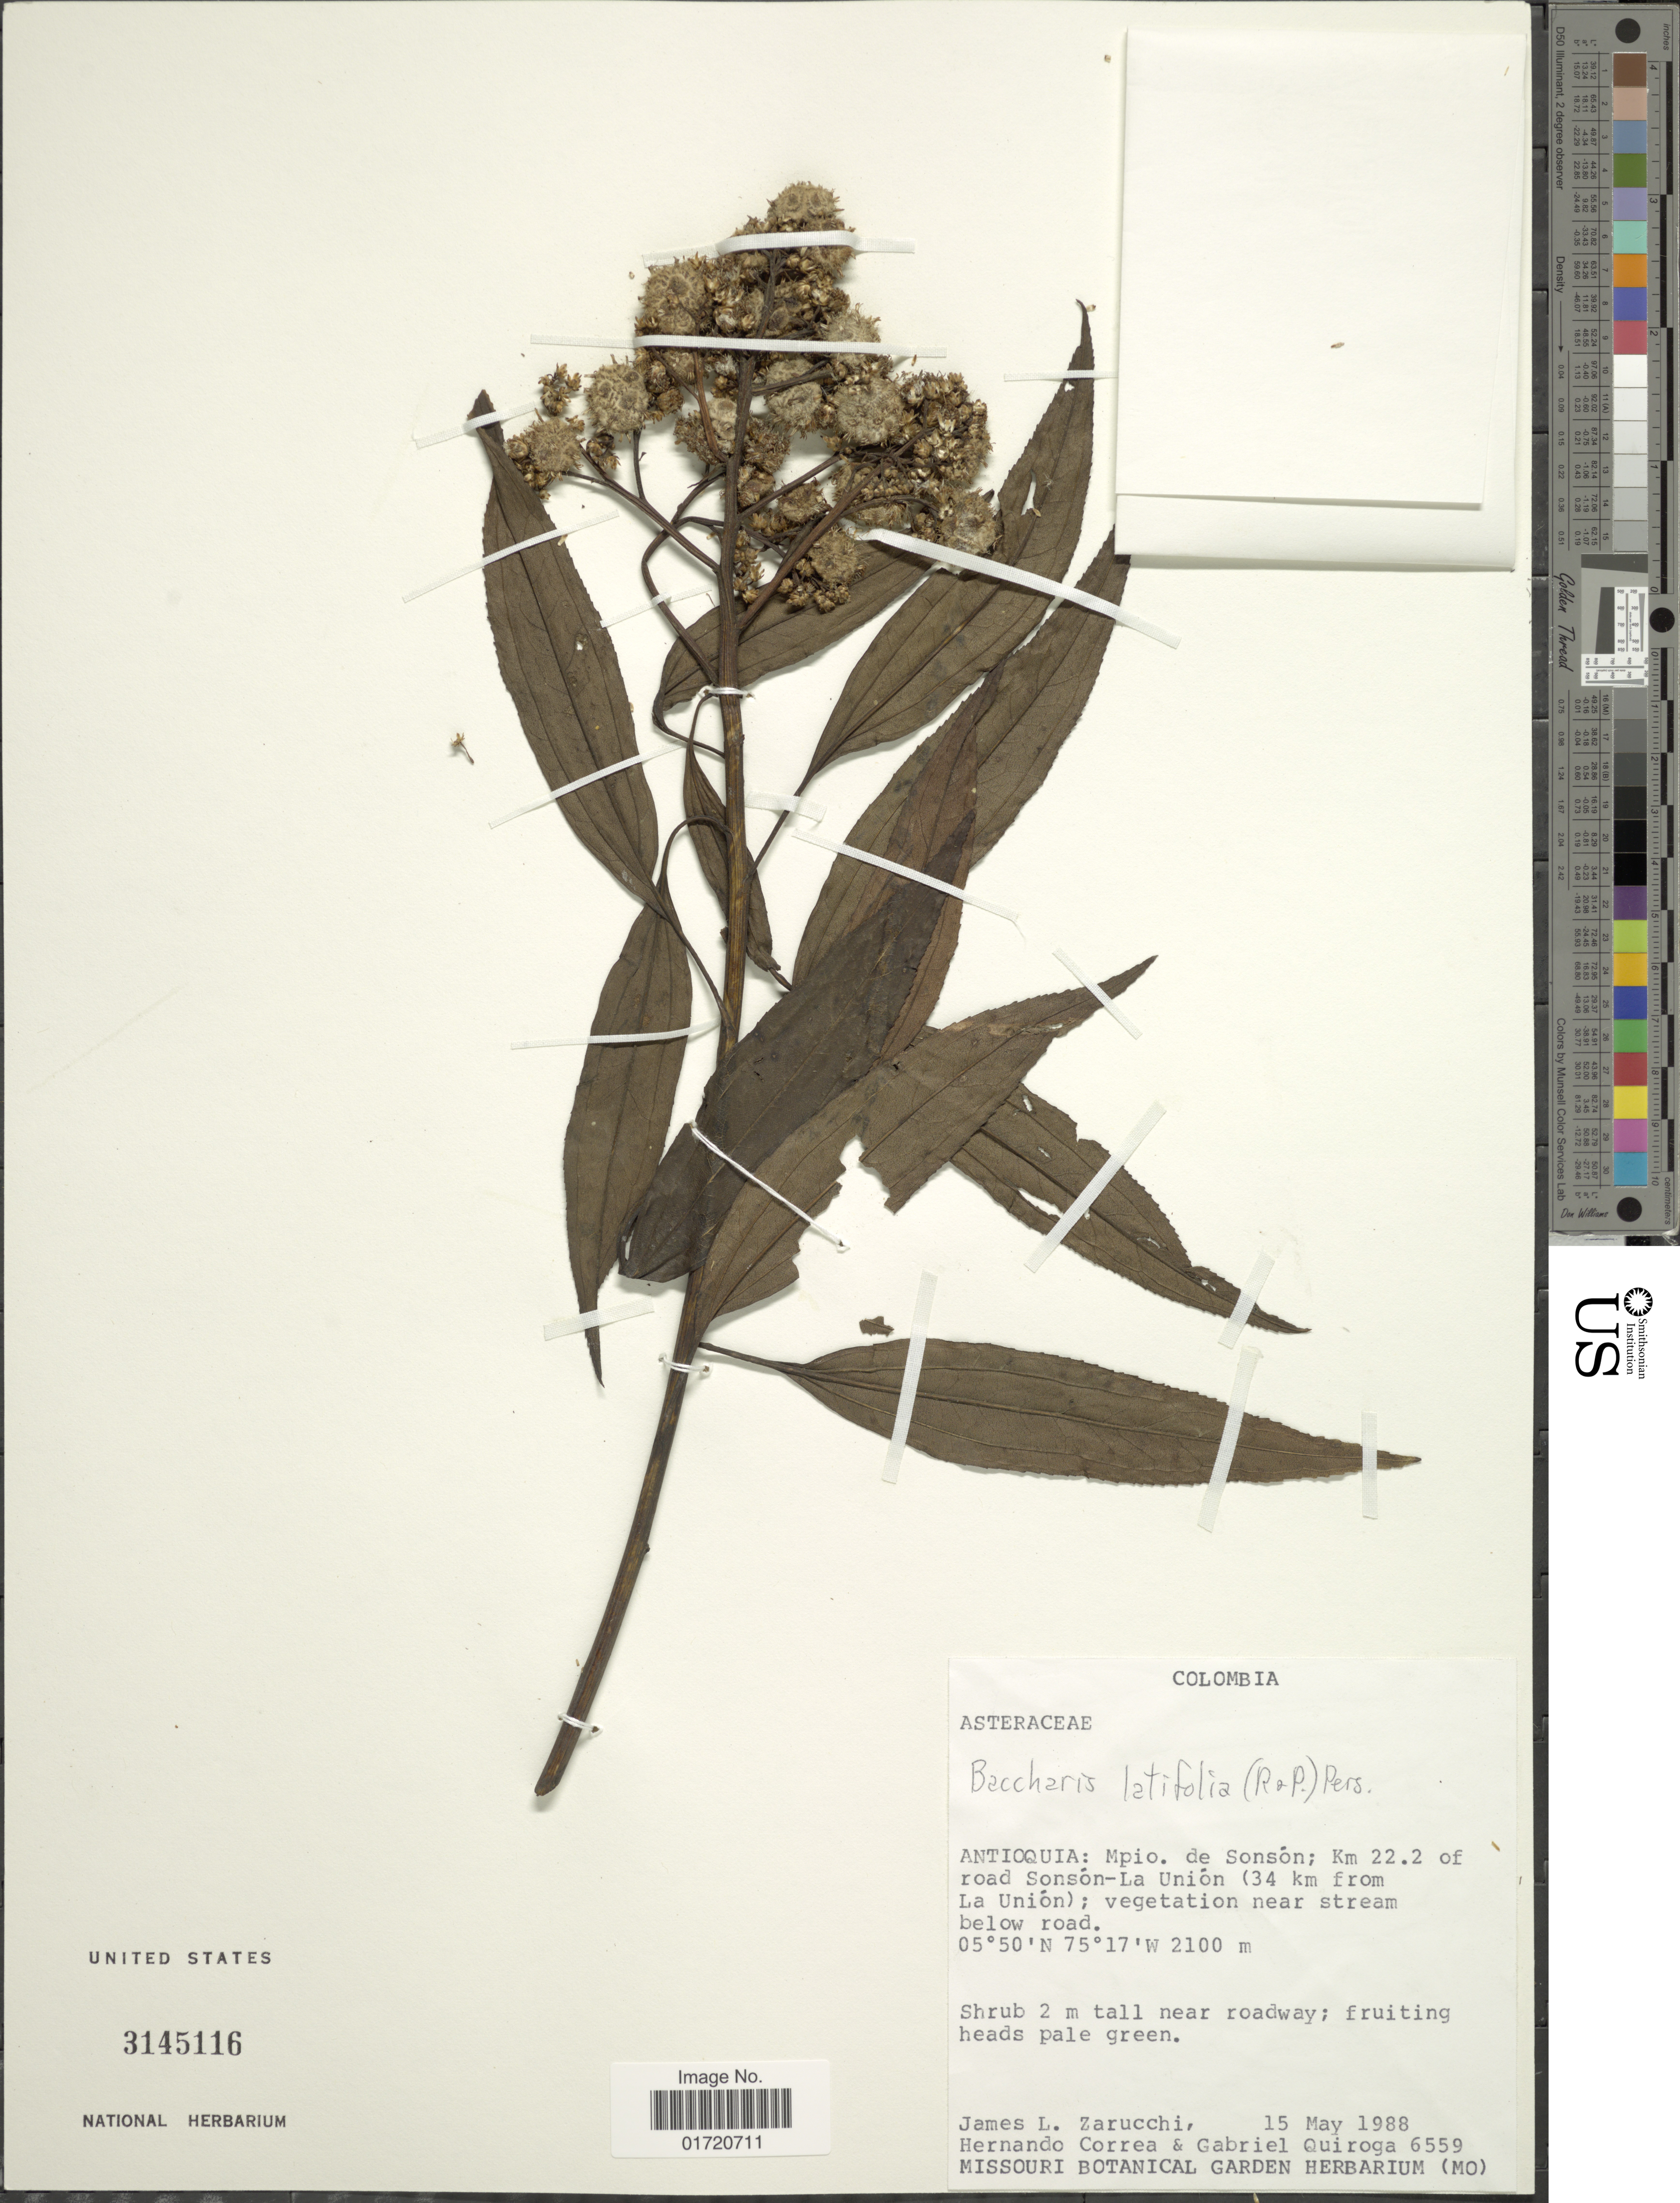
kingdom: Plantae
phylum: Tracheophyta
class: Magnoliopsida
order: Asterales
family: Asteraceae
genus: Baccharis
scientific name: Baccharis latifolia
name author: (Ruiz & Pav.) Pers.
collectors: J. L. Zarucchi, H. Correa & G. Quiroga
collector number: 6559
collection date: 1988-05-15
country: Colombia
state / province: Antioquia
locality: Mpio. de Sonson, km 22.2 of road Sonson-La Union (34 km from La Union)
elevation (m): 2100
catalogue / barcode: US 3145116